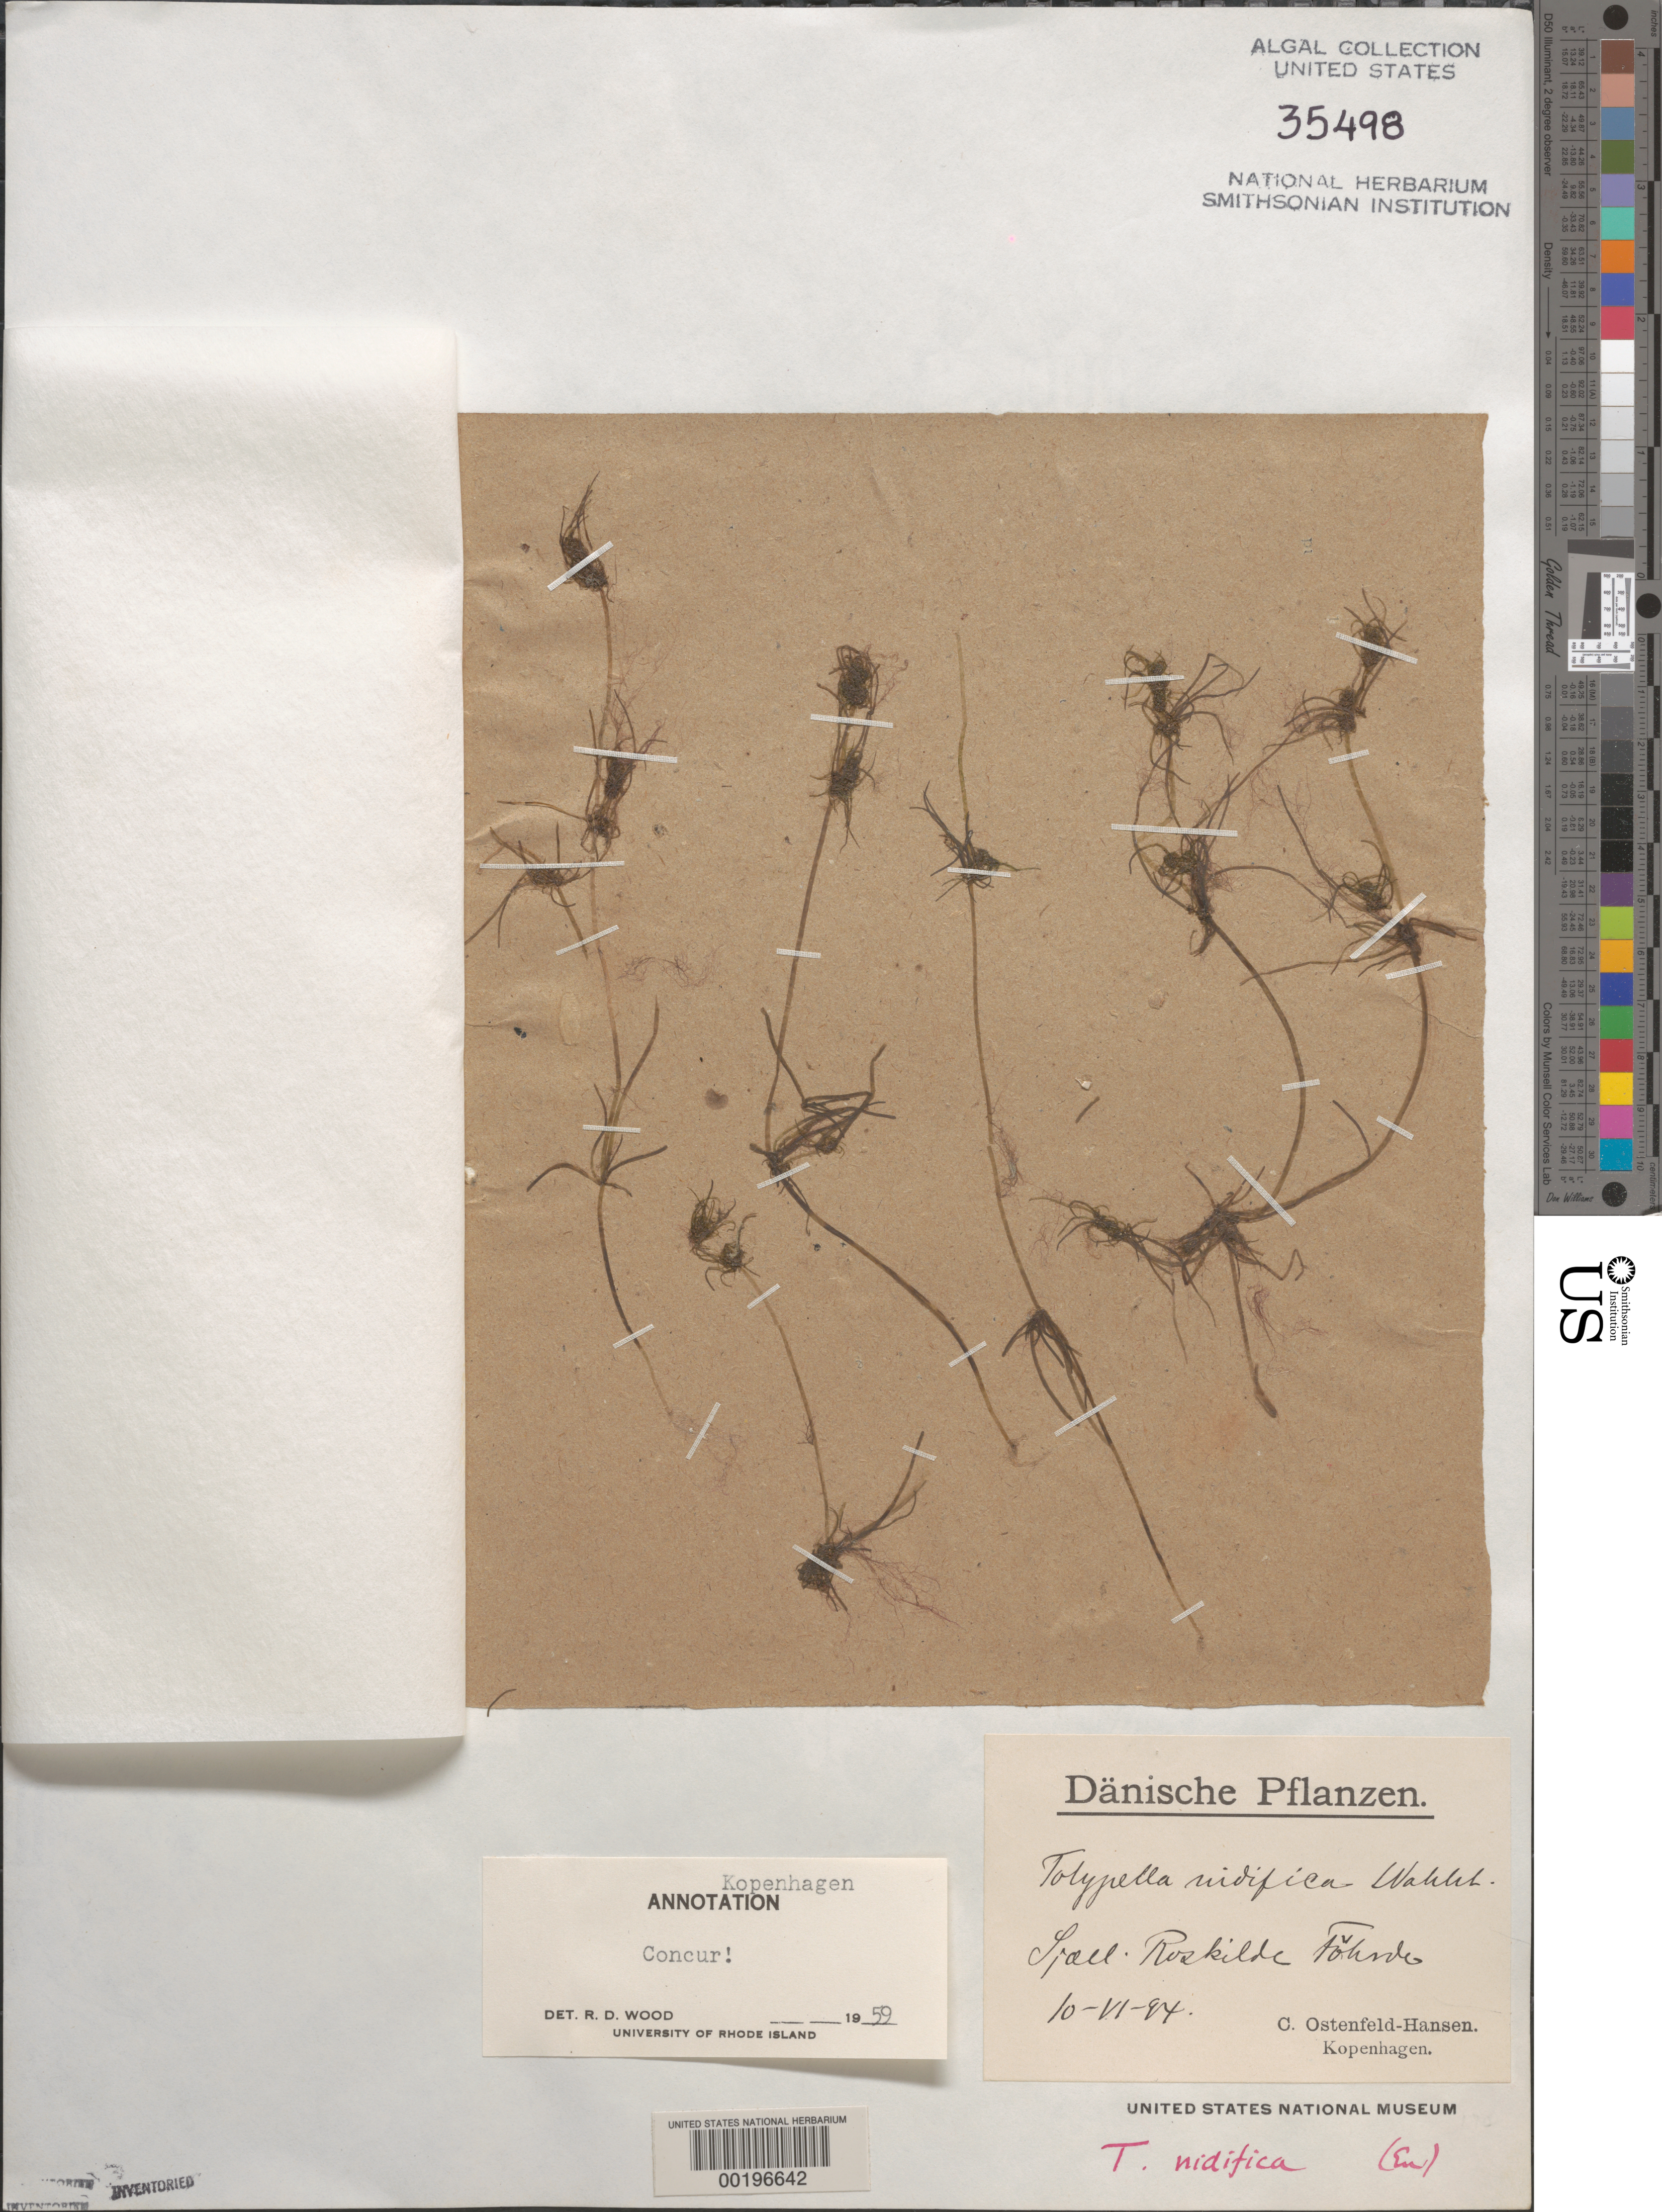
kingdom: Plantae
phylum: Charophyta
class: Charophyceae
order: Charales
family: Characeae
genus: Tolypella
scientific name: Tolypella nidifica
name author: (O.F. Muell.) Leonhardi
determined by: Wood, R. D.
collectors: C. E. H. Ostenfeld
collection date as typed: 10 Jun 1894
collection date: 1894-06-10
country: Denmark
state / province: Sjæland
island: Sjaelland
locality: Fohvde. Roskilde County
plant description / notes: Daenische Pflanzen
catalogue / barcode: US 35498